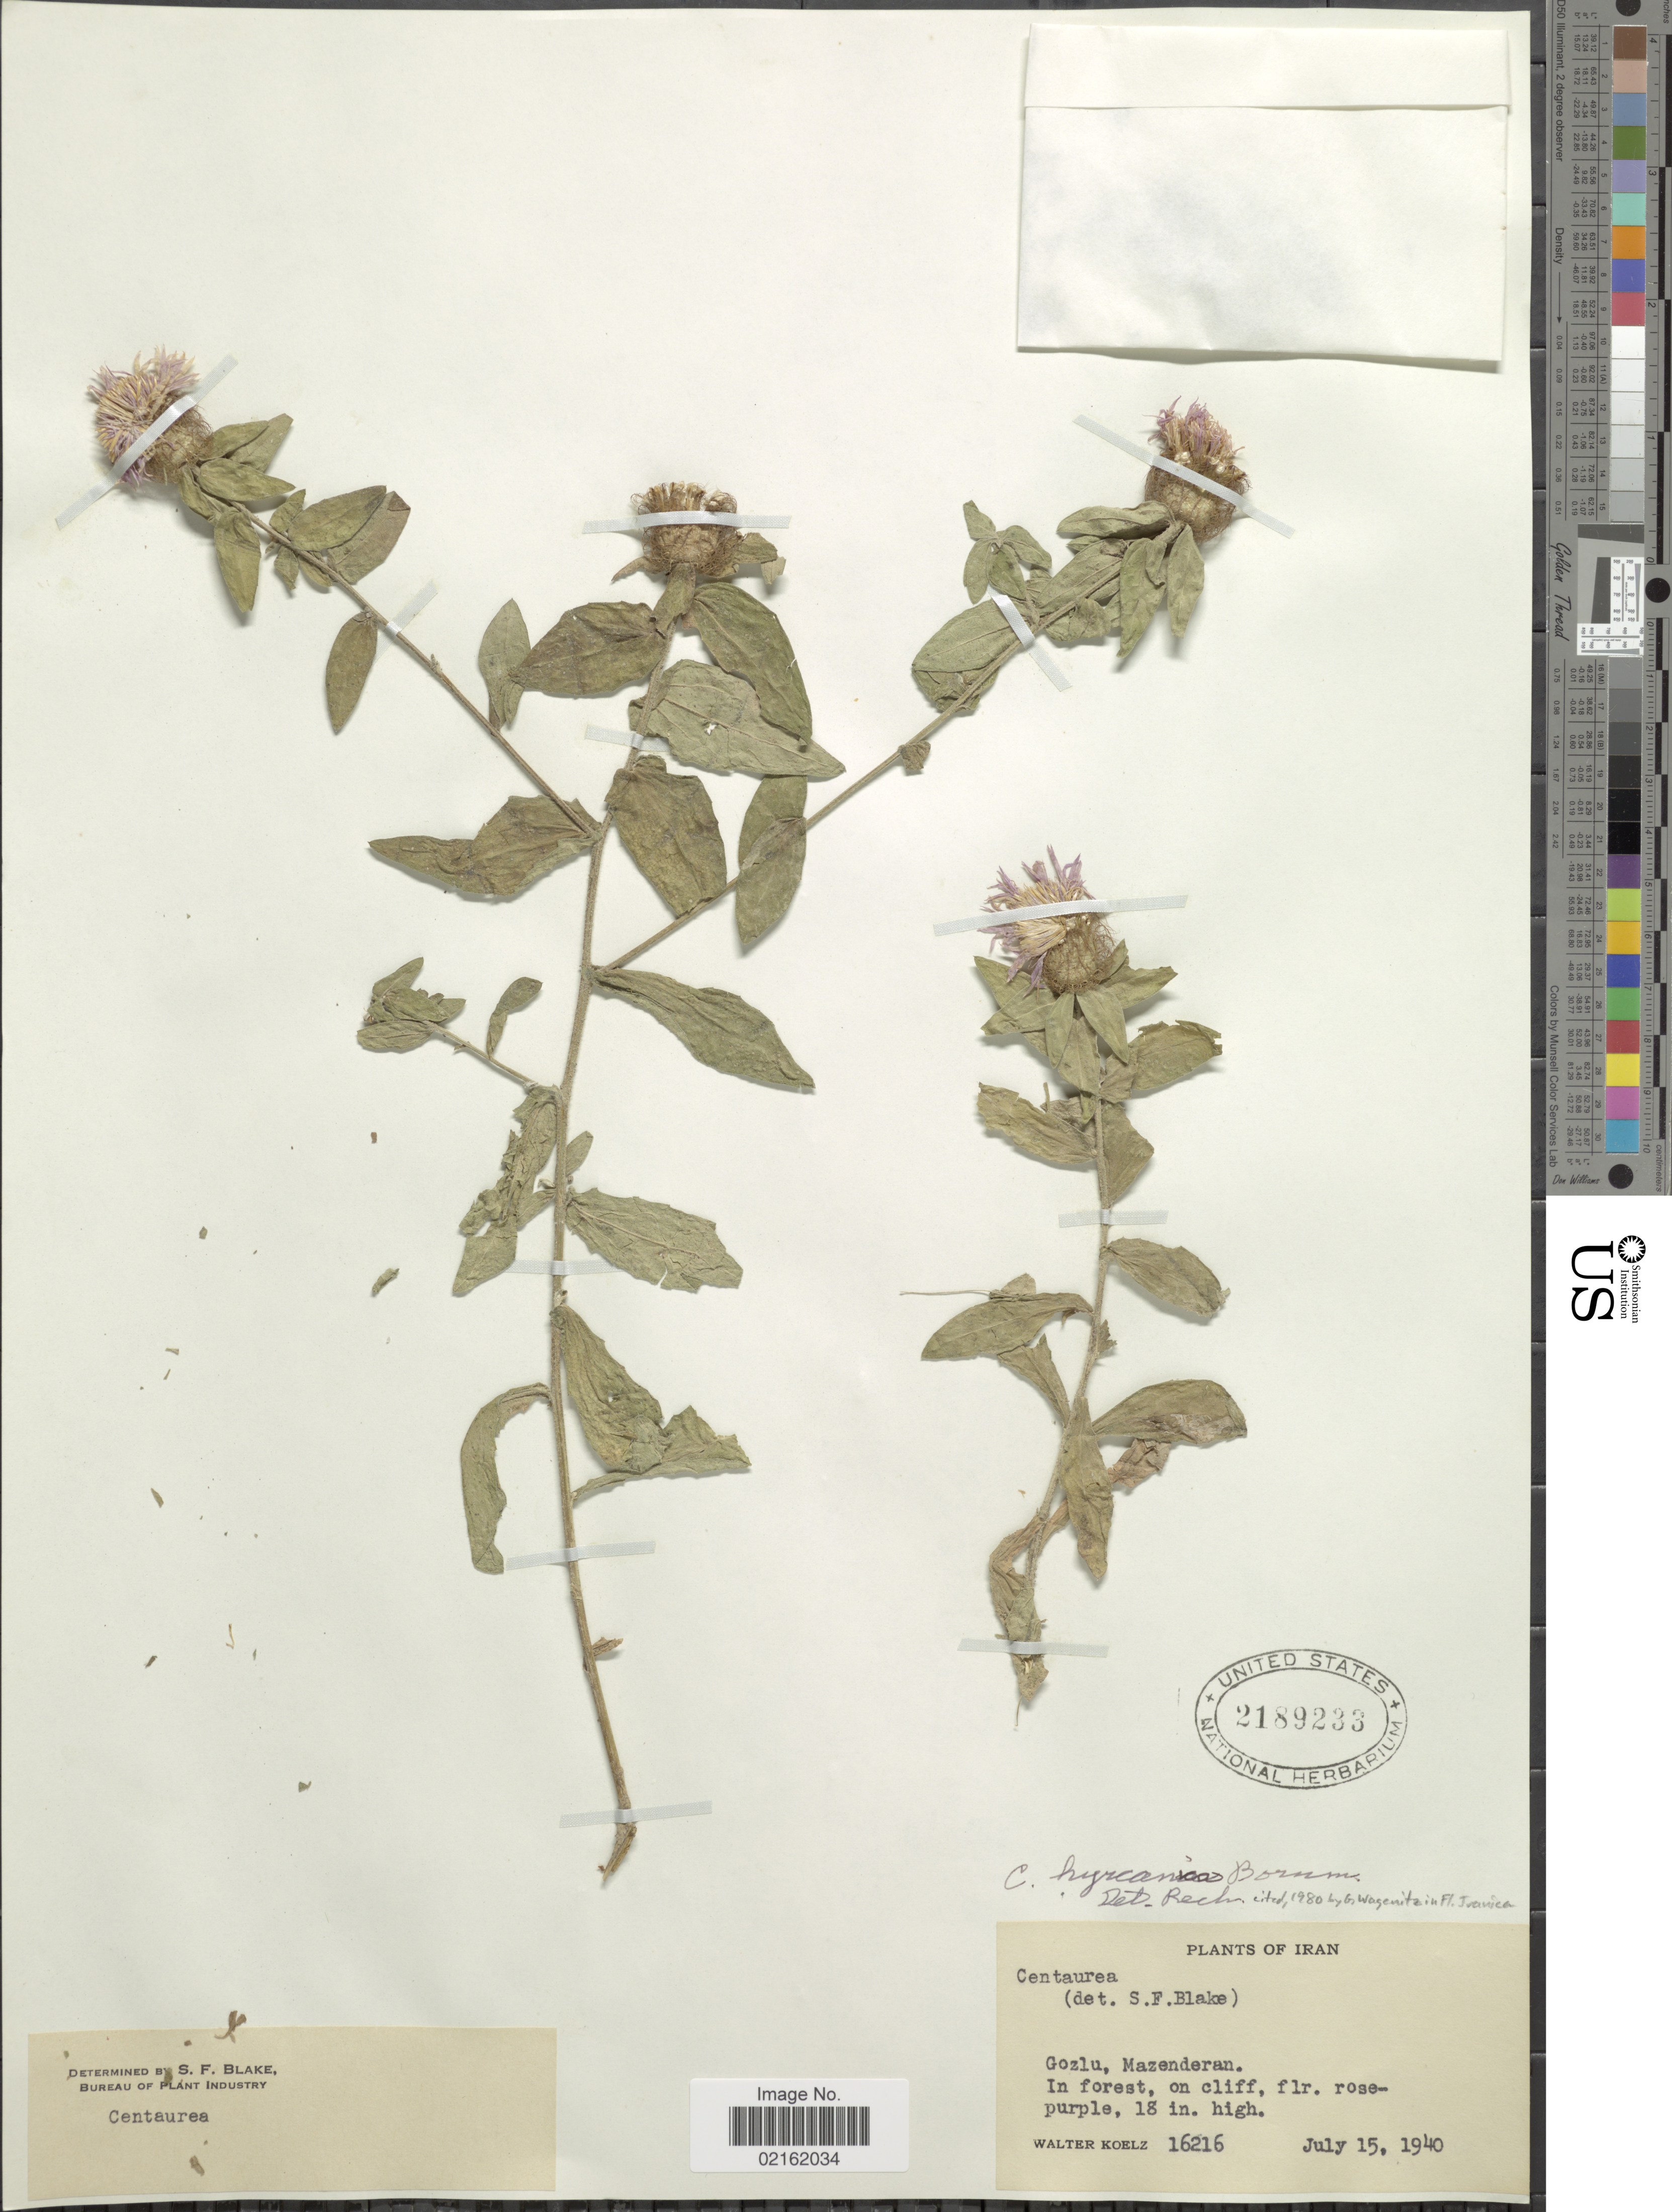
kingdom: Plantae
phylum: Tracheophyta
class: Magnoliopsida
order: Asterales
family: Asteraceae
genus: Centaurea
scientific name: Centaurea hyrcanica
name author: Bornm.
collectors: W. N. Koelz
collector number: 16216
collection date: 1940-07-15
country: Iran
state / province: Mazandaran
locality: Gozlu, Mazenderan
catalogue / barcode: US 2189233